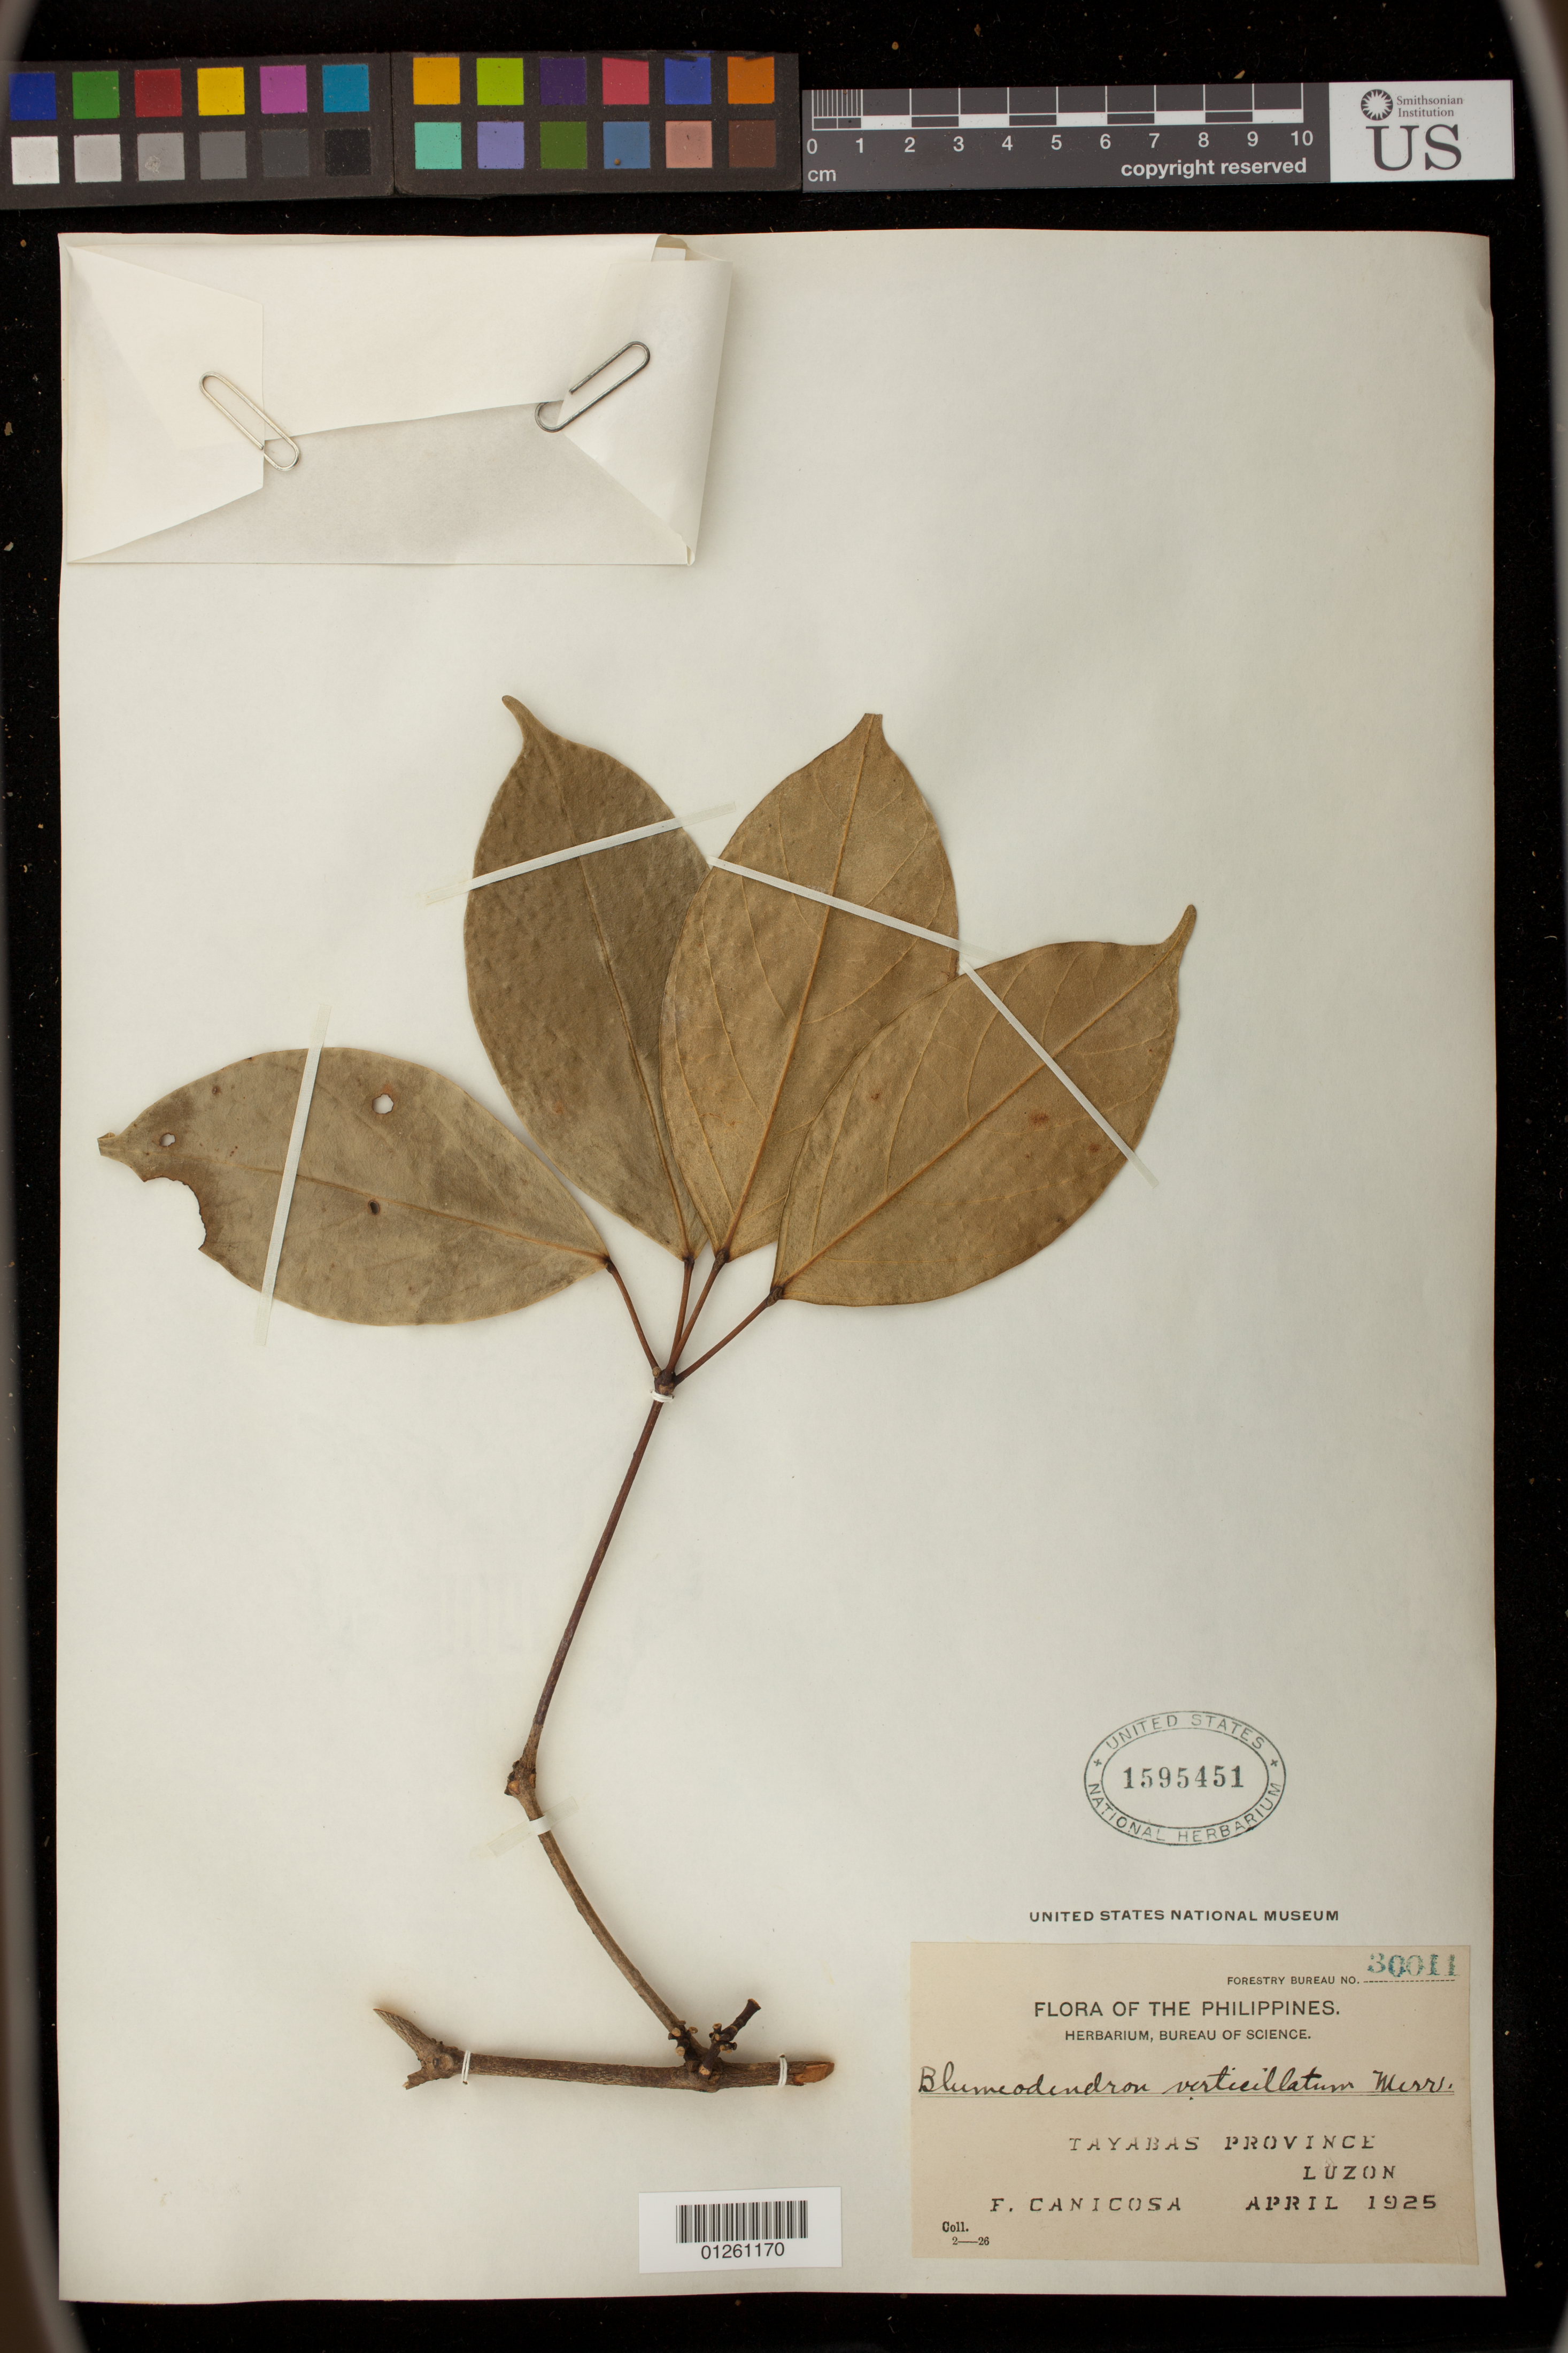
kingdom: Plantae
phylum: Tracheophyta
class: Magnoliopsida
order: Malpighiales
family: Euphorbiaceae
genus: Blumeodendron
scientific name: Blumeodendron kurzii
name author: (Hook. f.) J.Jay Sm.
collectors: F. Canicosa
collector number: For. Bur. 30011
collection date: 1925-04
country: Philippines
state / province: Calabarzon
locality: Tayabas Province, Luzon.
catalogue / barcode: US 1595451